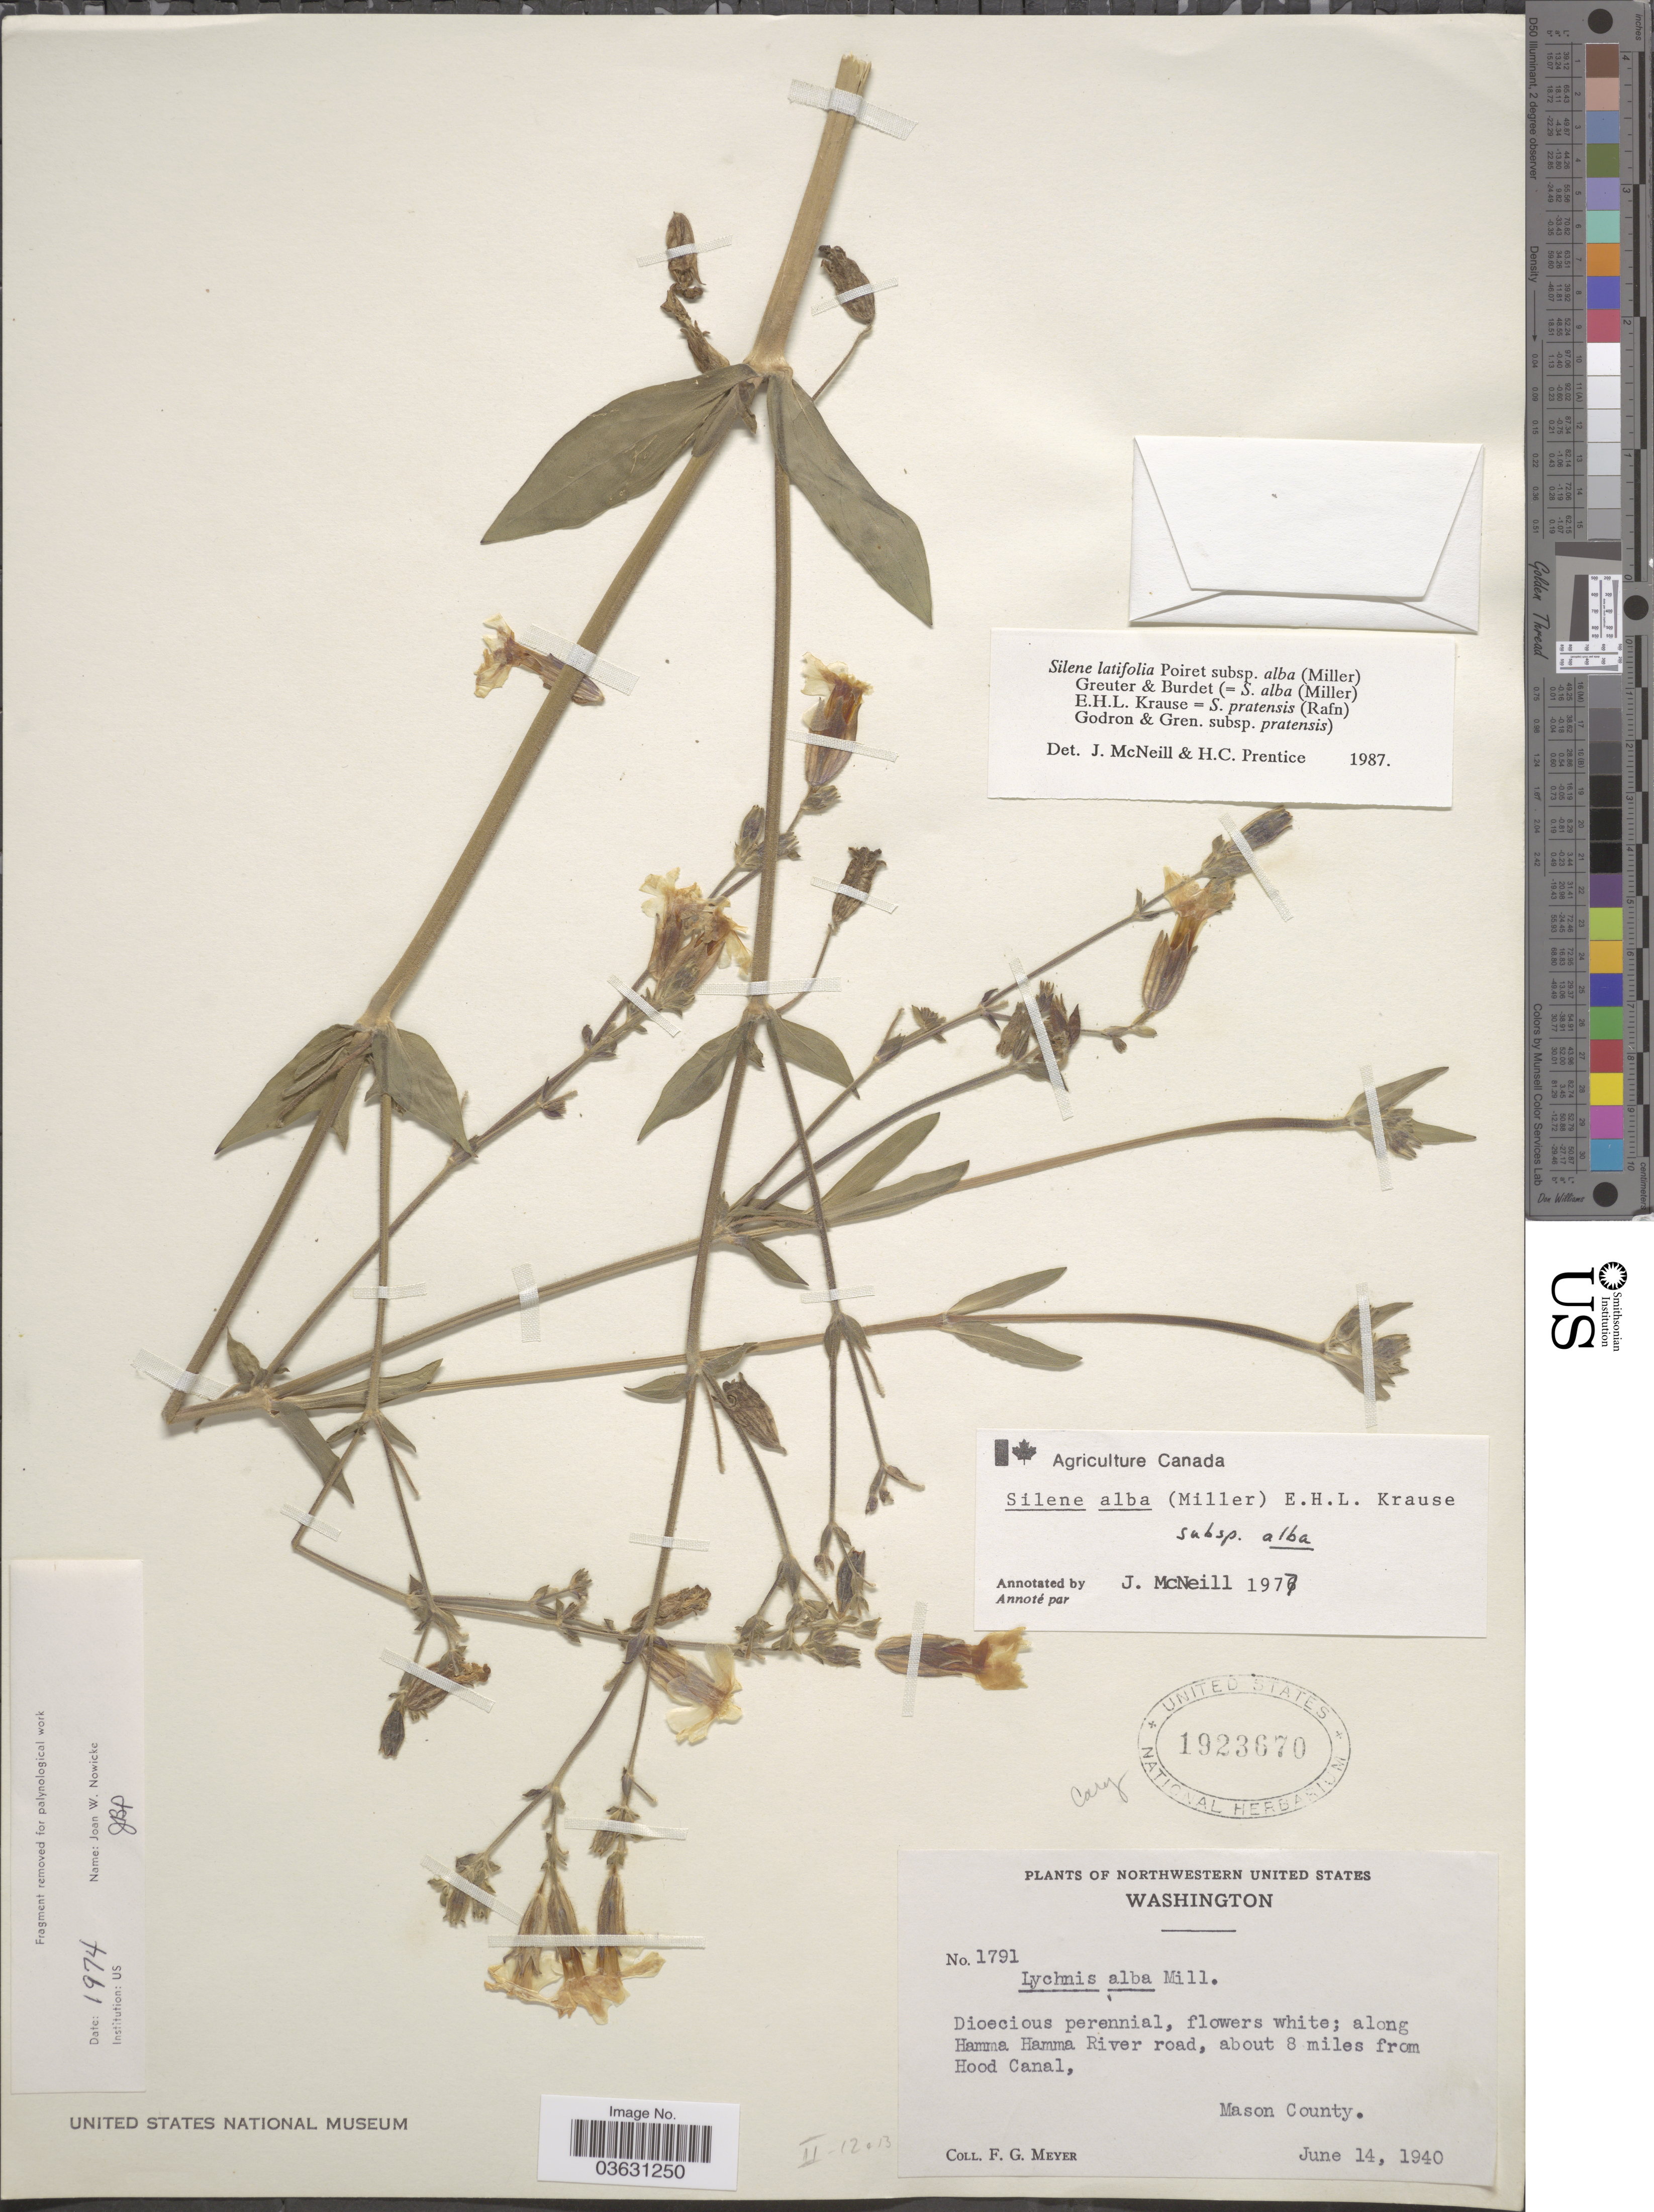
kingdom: Plantae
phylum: Tracheophyta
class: Magnoliopsida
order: Caryophyllales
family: Caryophyllaceae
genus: Silene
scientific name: Silene latifolia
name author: Poir.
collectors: F. G. Meyer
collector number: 1791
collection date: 1940-06-14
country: United States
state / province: Washington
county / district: Mason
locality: Along Hamma Hamma River road, about 8 miles from Hood Canal, Mason County.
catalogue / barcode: US 1923670